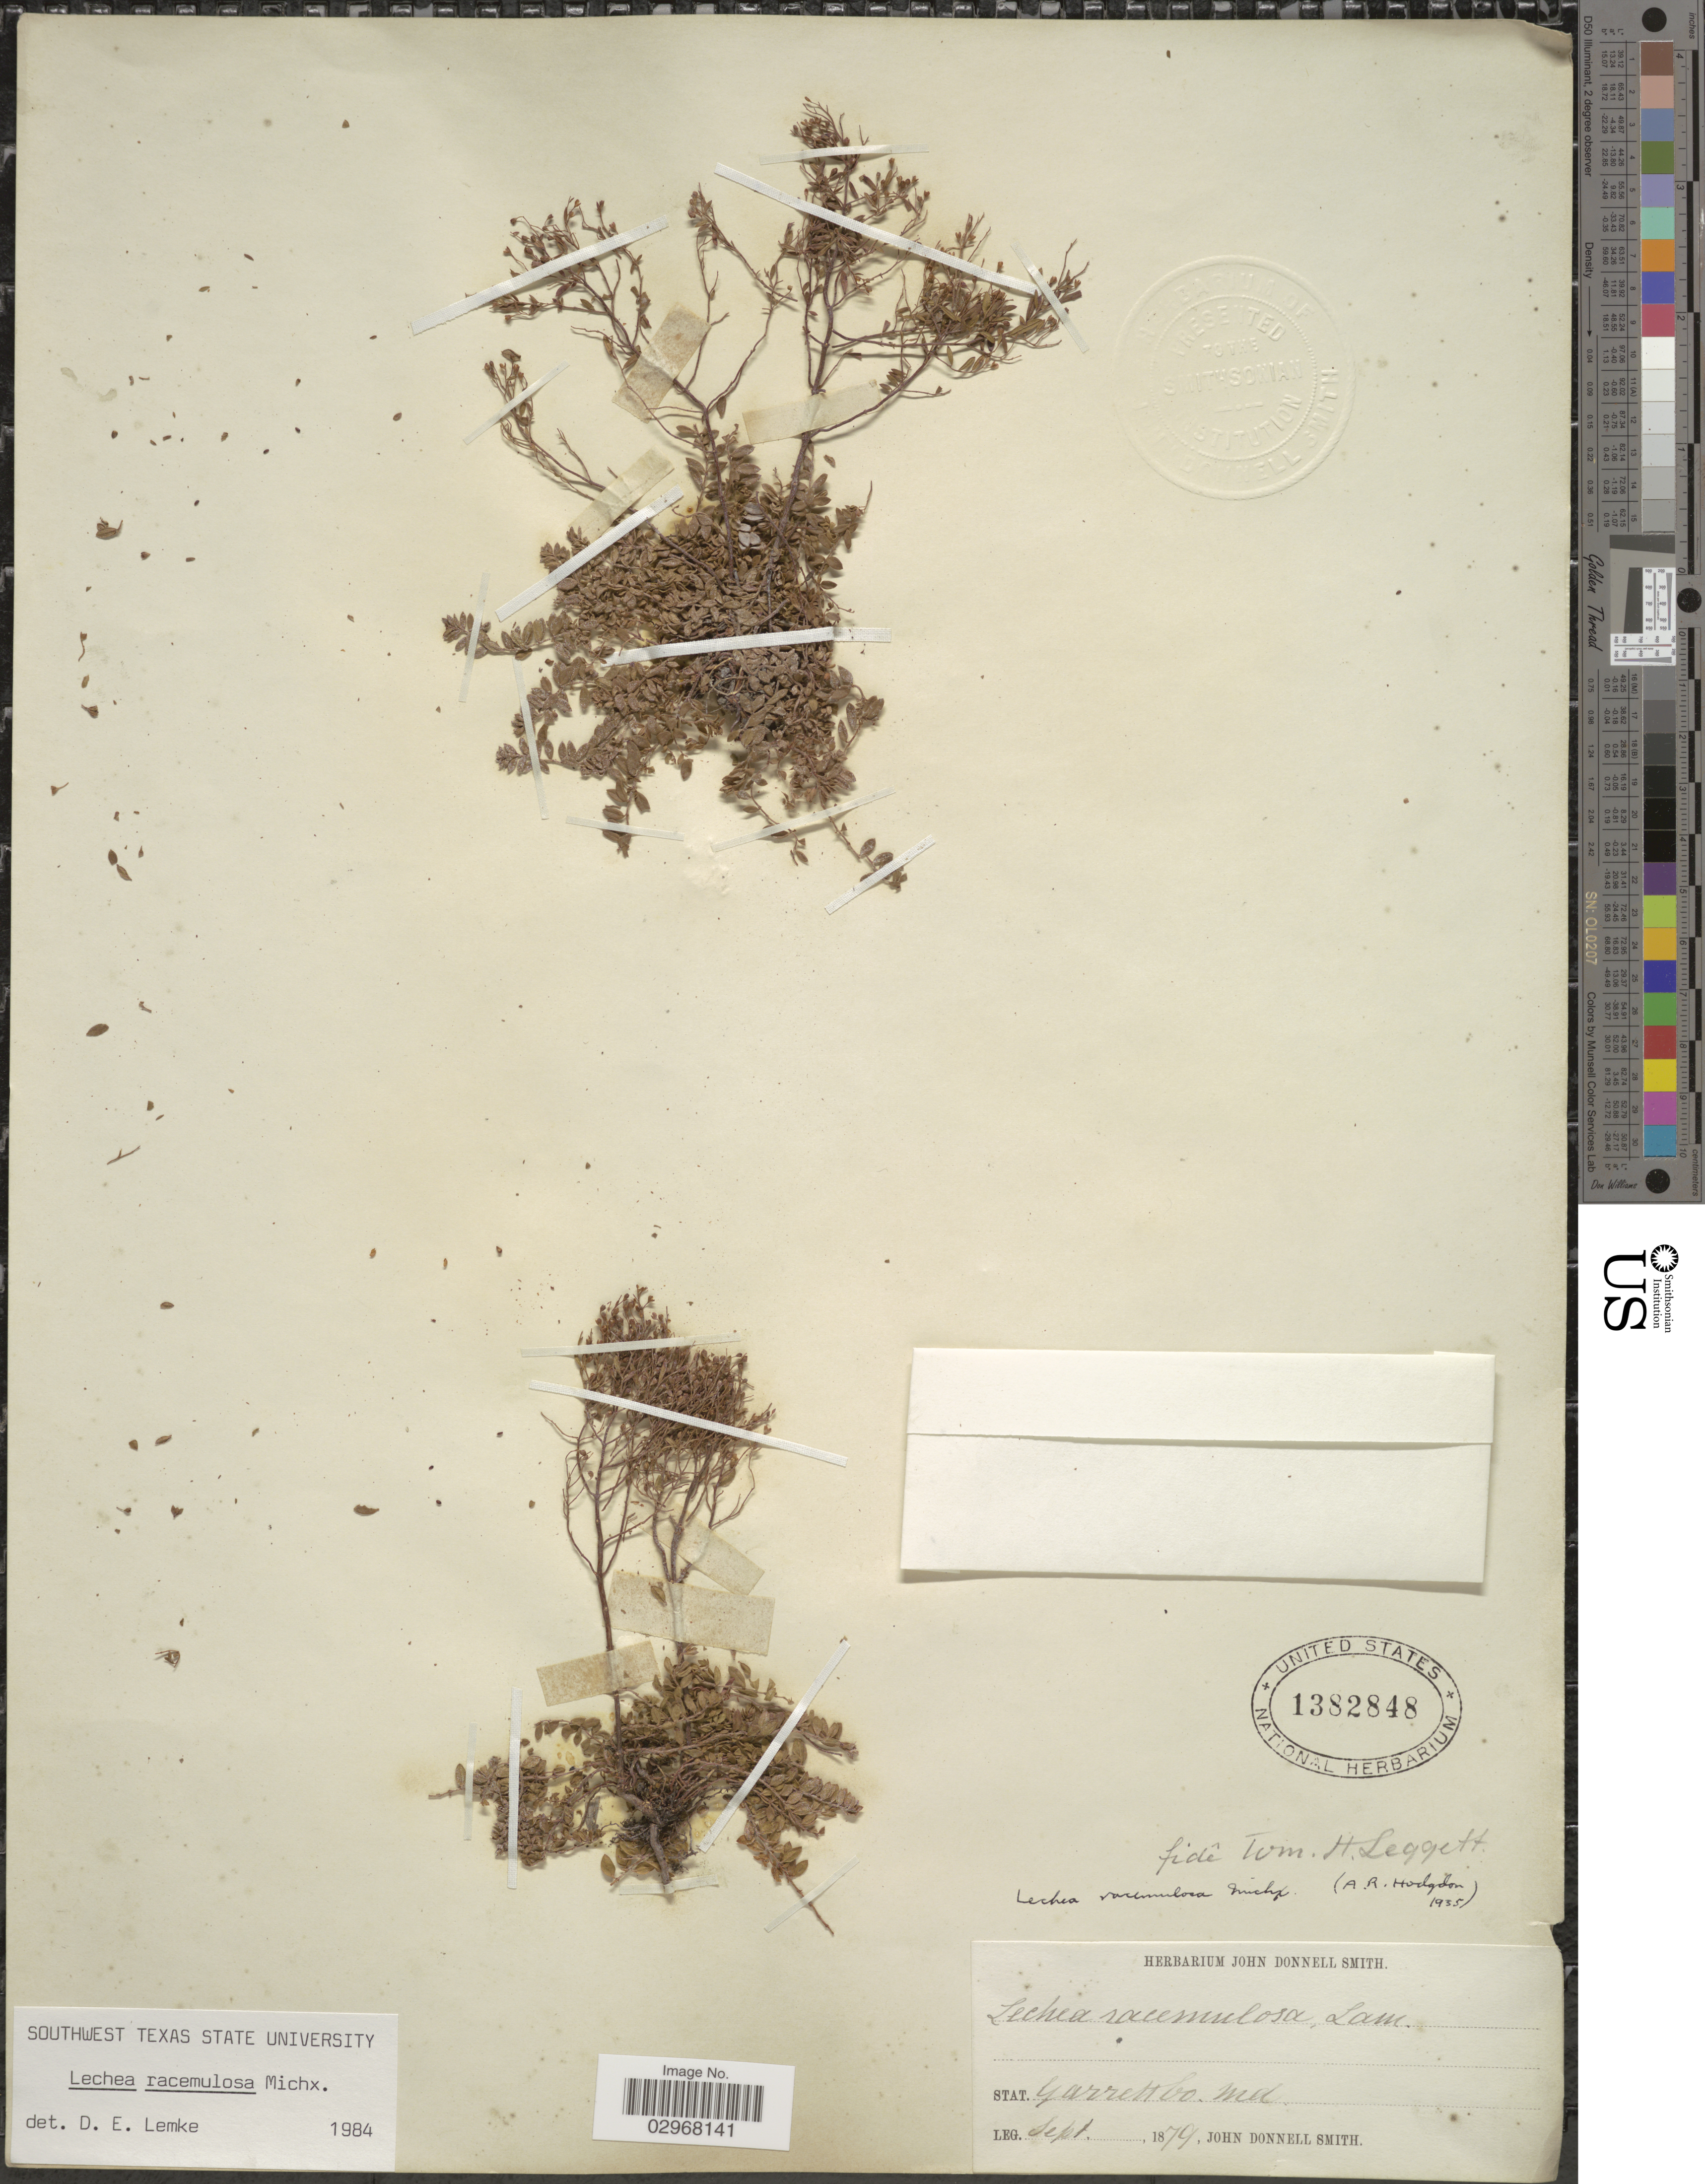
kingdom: Plantae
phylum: Tracheophyta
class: Magnoliopsida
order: Malvales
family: Cistaceae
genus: Lechea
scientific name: Lechea racemulosa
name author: Michx.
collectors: J. Donnell Smith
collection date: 1874-09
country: United States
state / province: Maryland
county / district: Garrett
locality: Stat. Garrett Co. Md.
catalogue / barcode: US 1382848